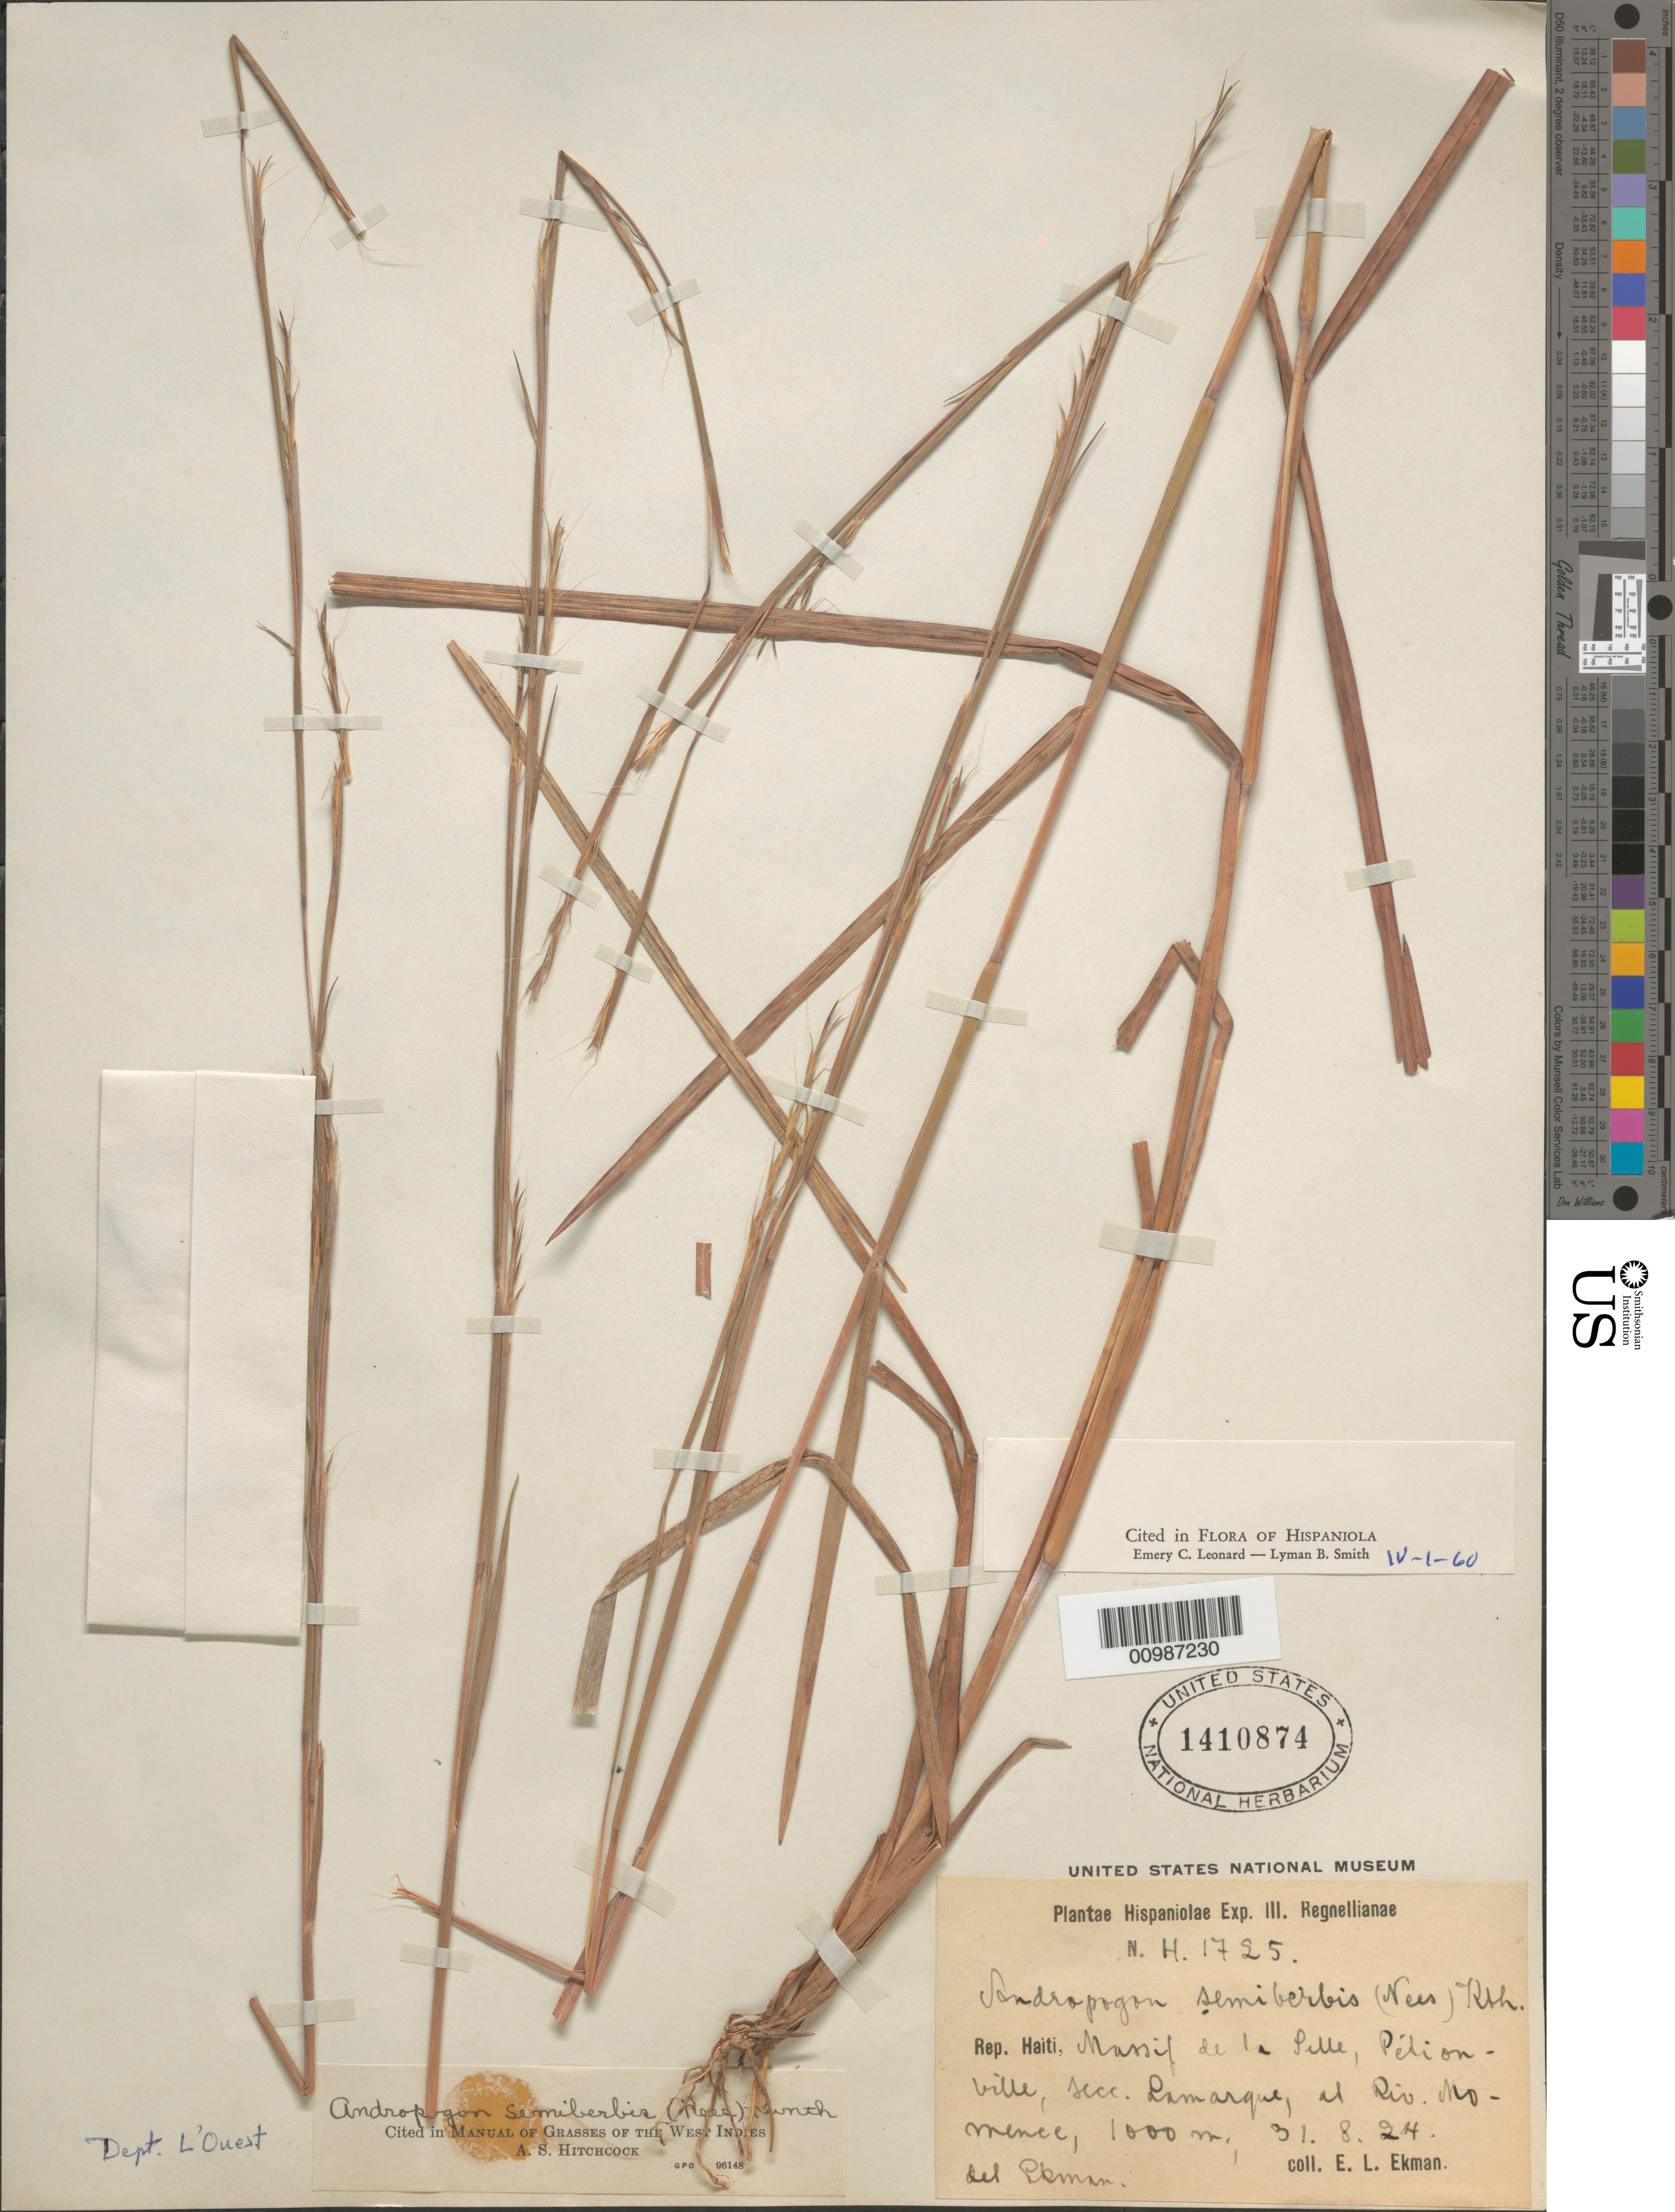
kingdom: Plantae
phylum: Tracheophyta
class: Liliopsida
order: Poales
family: Poaceae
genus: Andropogon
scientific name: Andropogon semiberbis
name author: (Nees) Kunth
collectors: E. L. Ekman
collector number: H 1725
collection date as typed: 31 Aug 1924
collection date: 1924-08-31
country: Haiti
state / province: Óuest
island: Hispaniola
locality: Massif de la Pelle, Petionville, Momance River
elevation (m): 1000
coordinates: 0 N, 0 E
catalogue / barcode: US 1410874